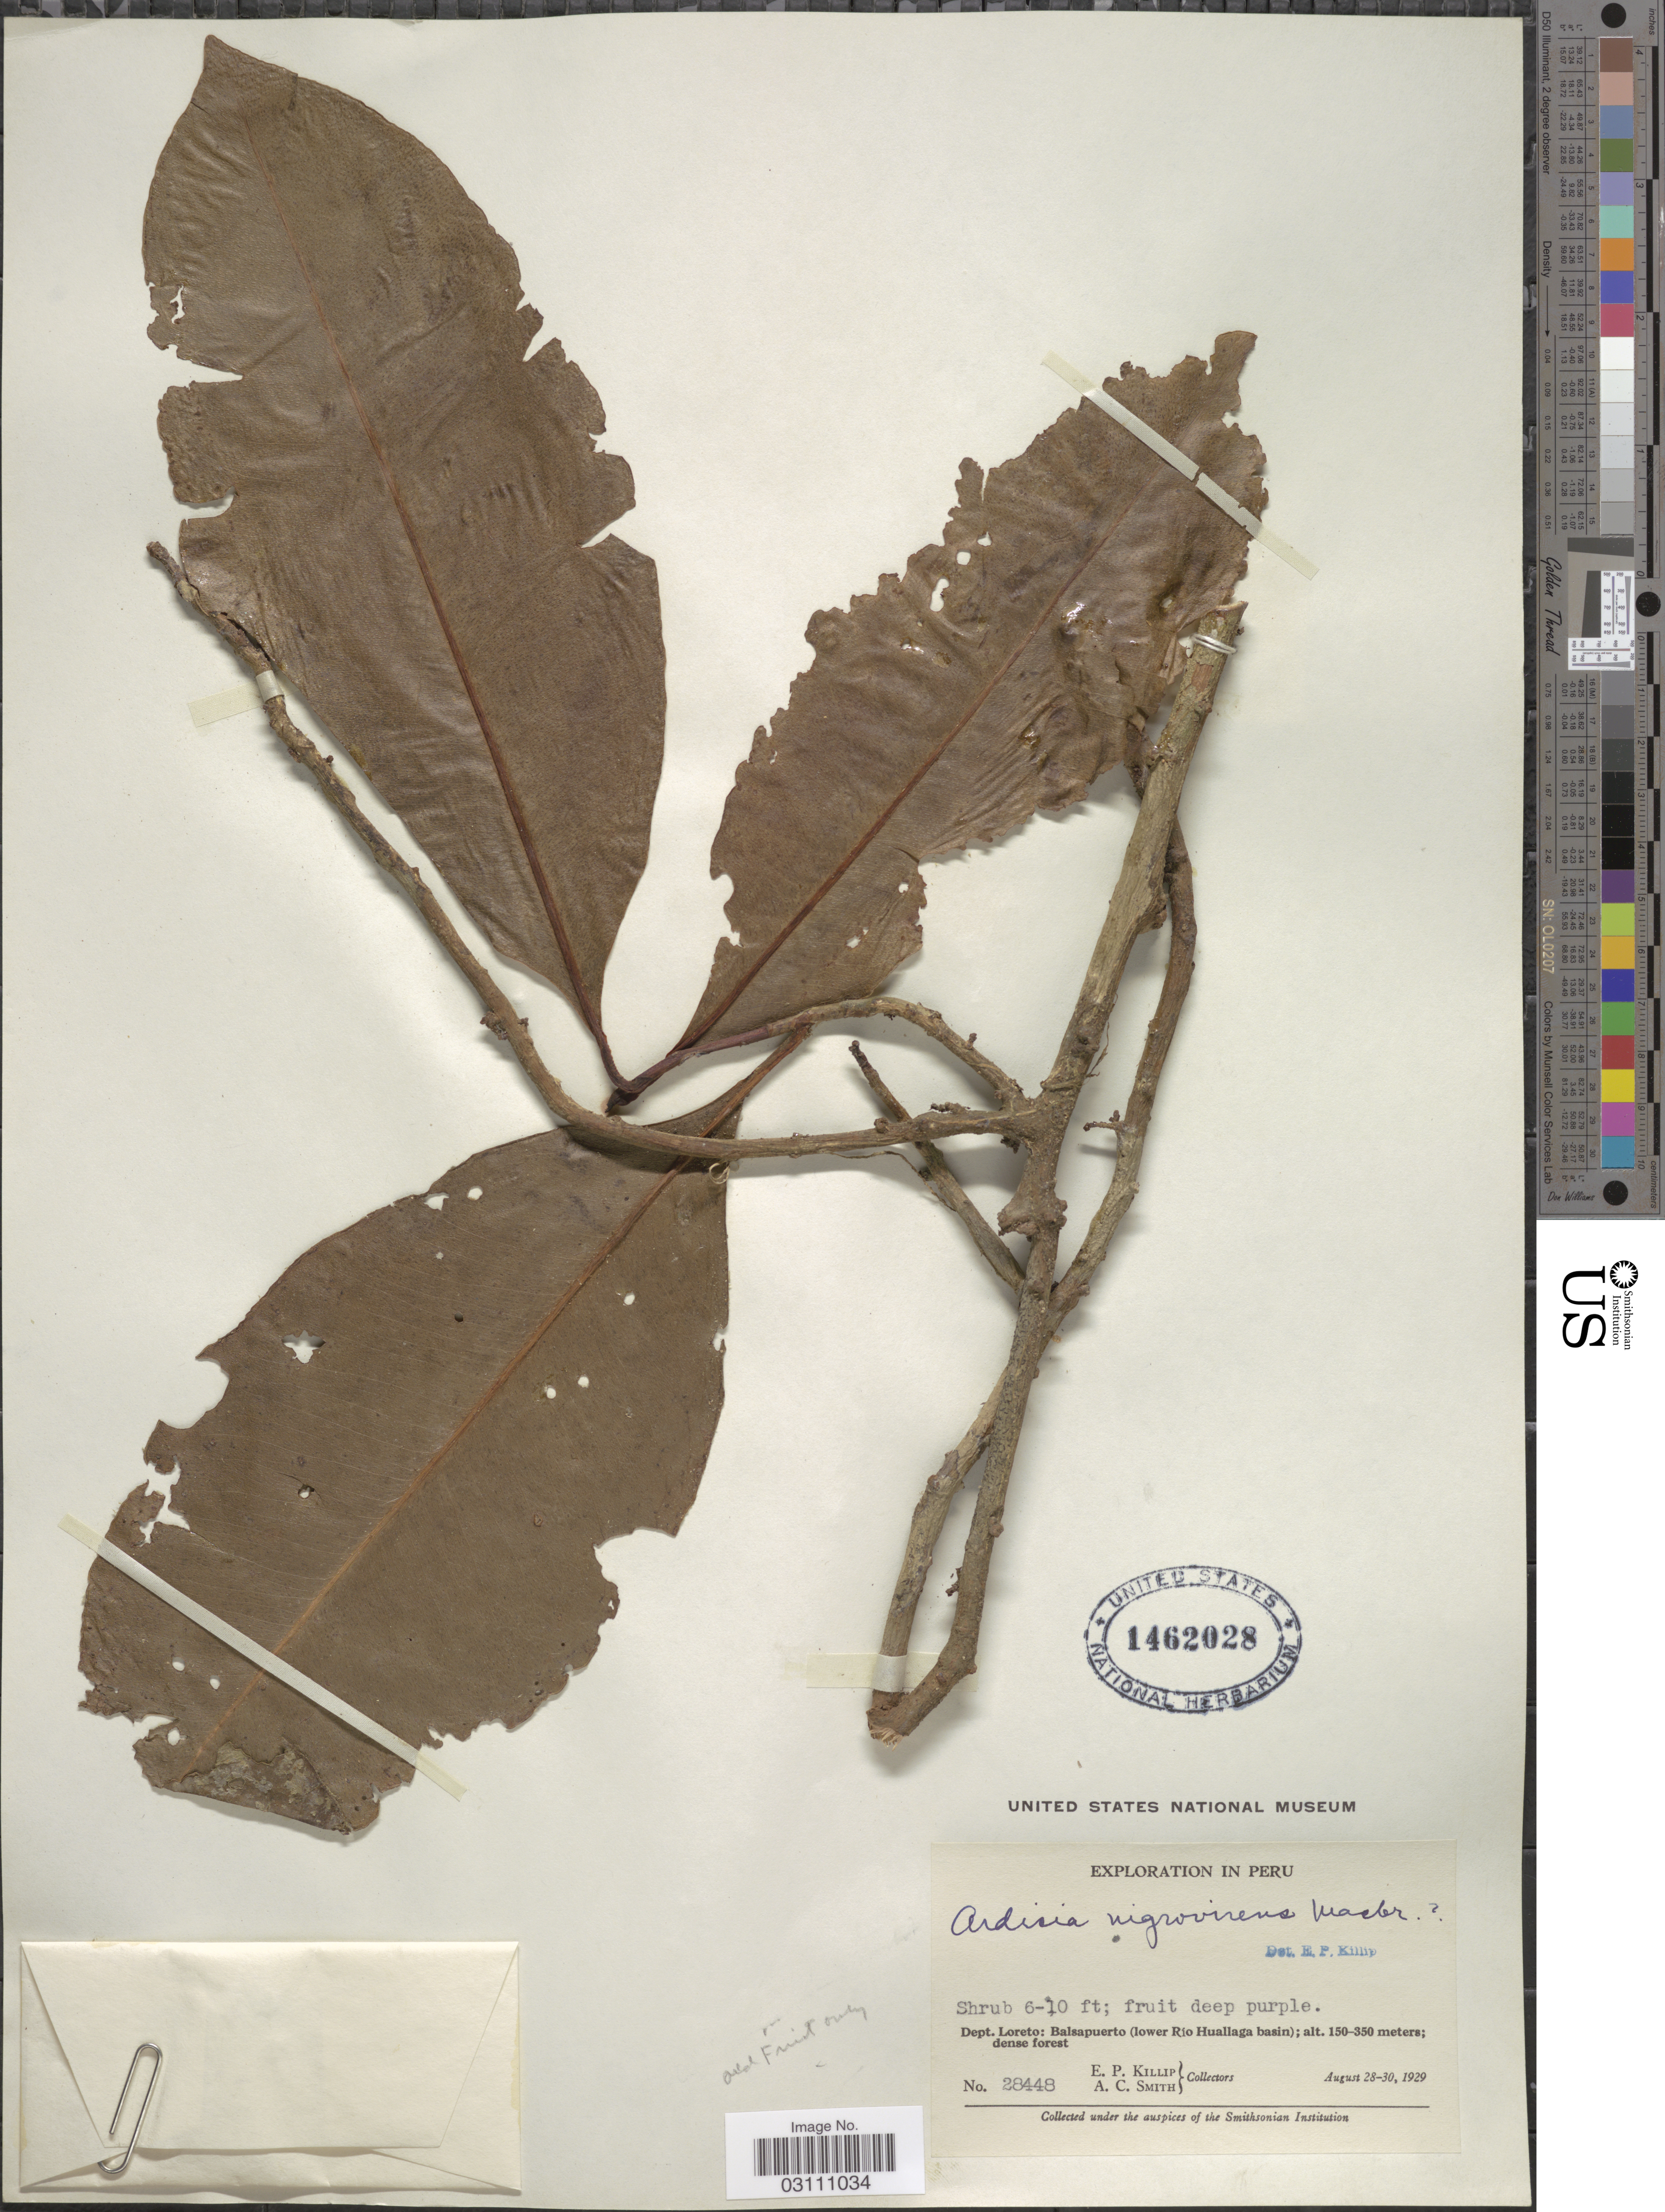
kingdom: Plantae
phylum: Tracheophyta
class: Magnoliopsida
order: Ericales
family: Primulaceae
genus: Ardisia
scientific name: Ardisia nigrovirens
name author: J.F. Macbr.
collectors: E. P. Killip & A. C. Smith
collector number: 28448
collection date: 1929-08-28/1929-08-30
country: Peru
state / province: Loreto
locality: Dept. Loreto: Balsapuerto (lower Río Huallaga basin).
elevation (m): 150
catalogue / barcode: US 1462028